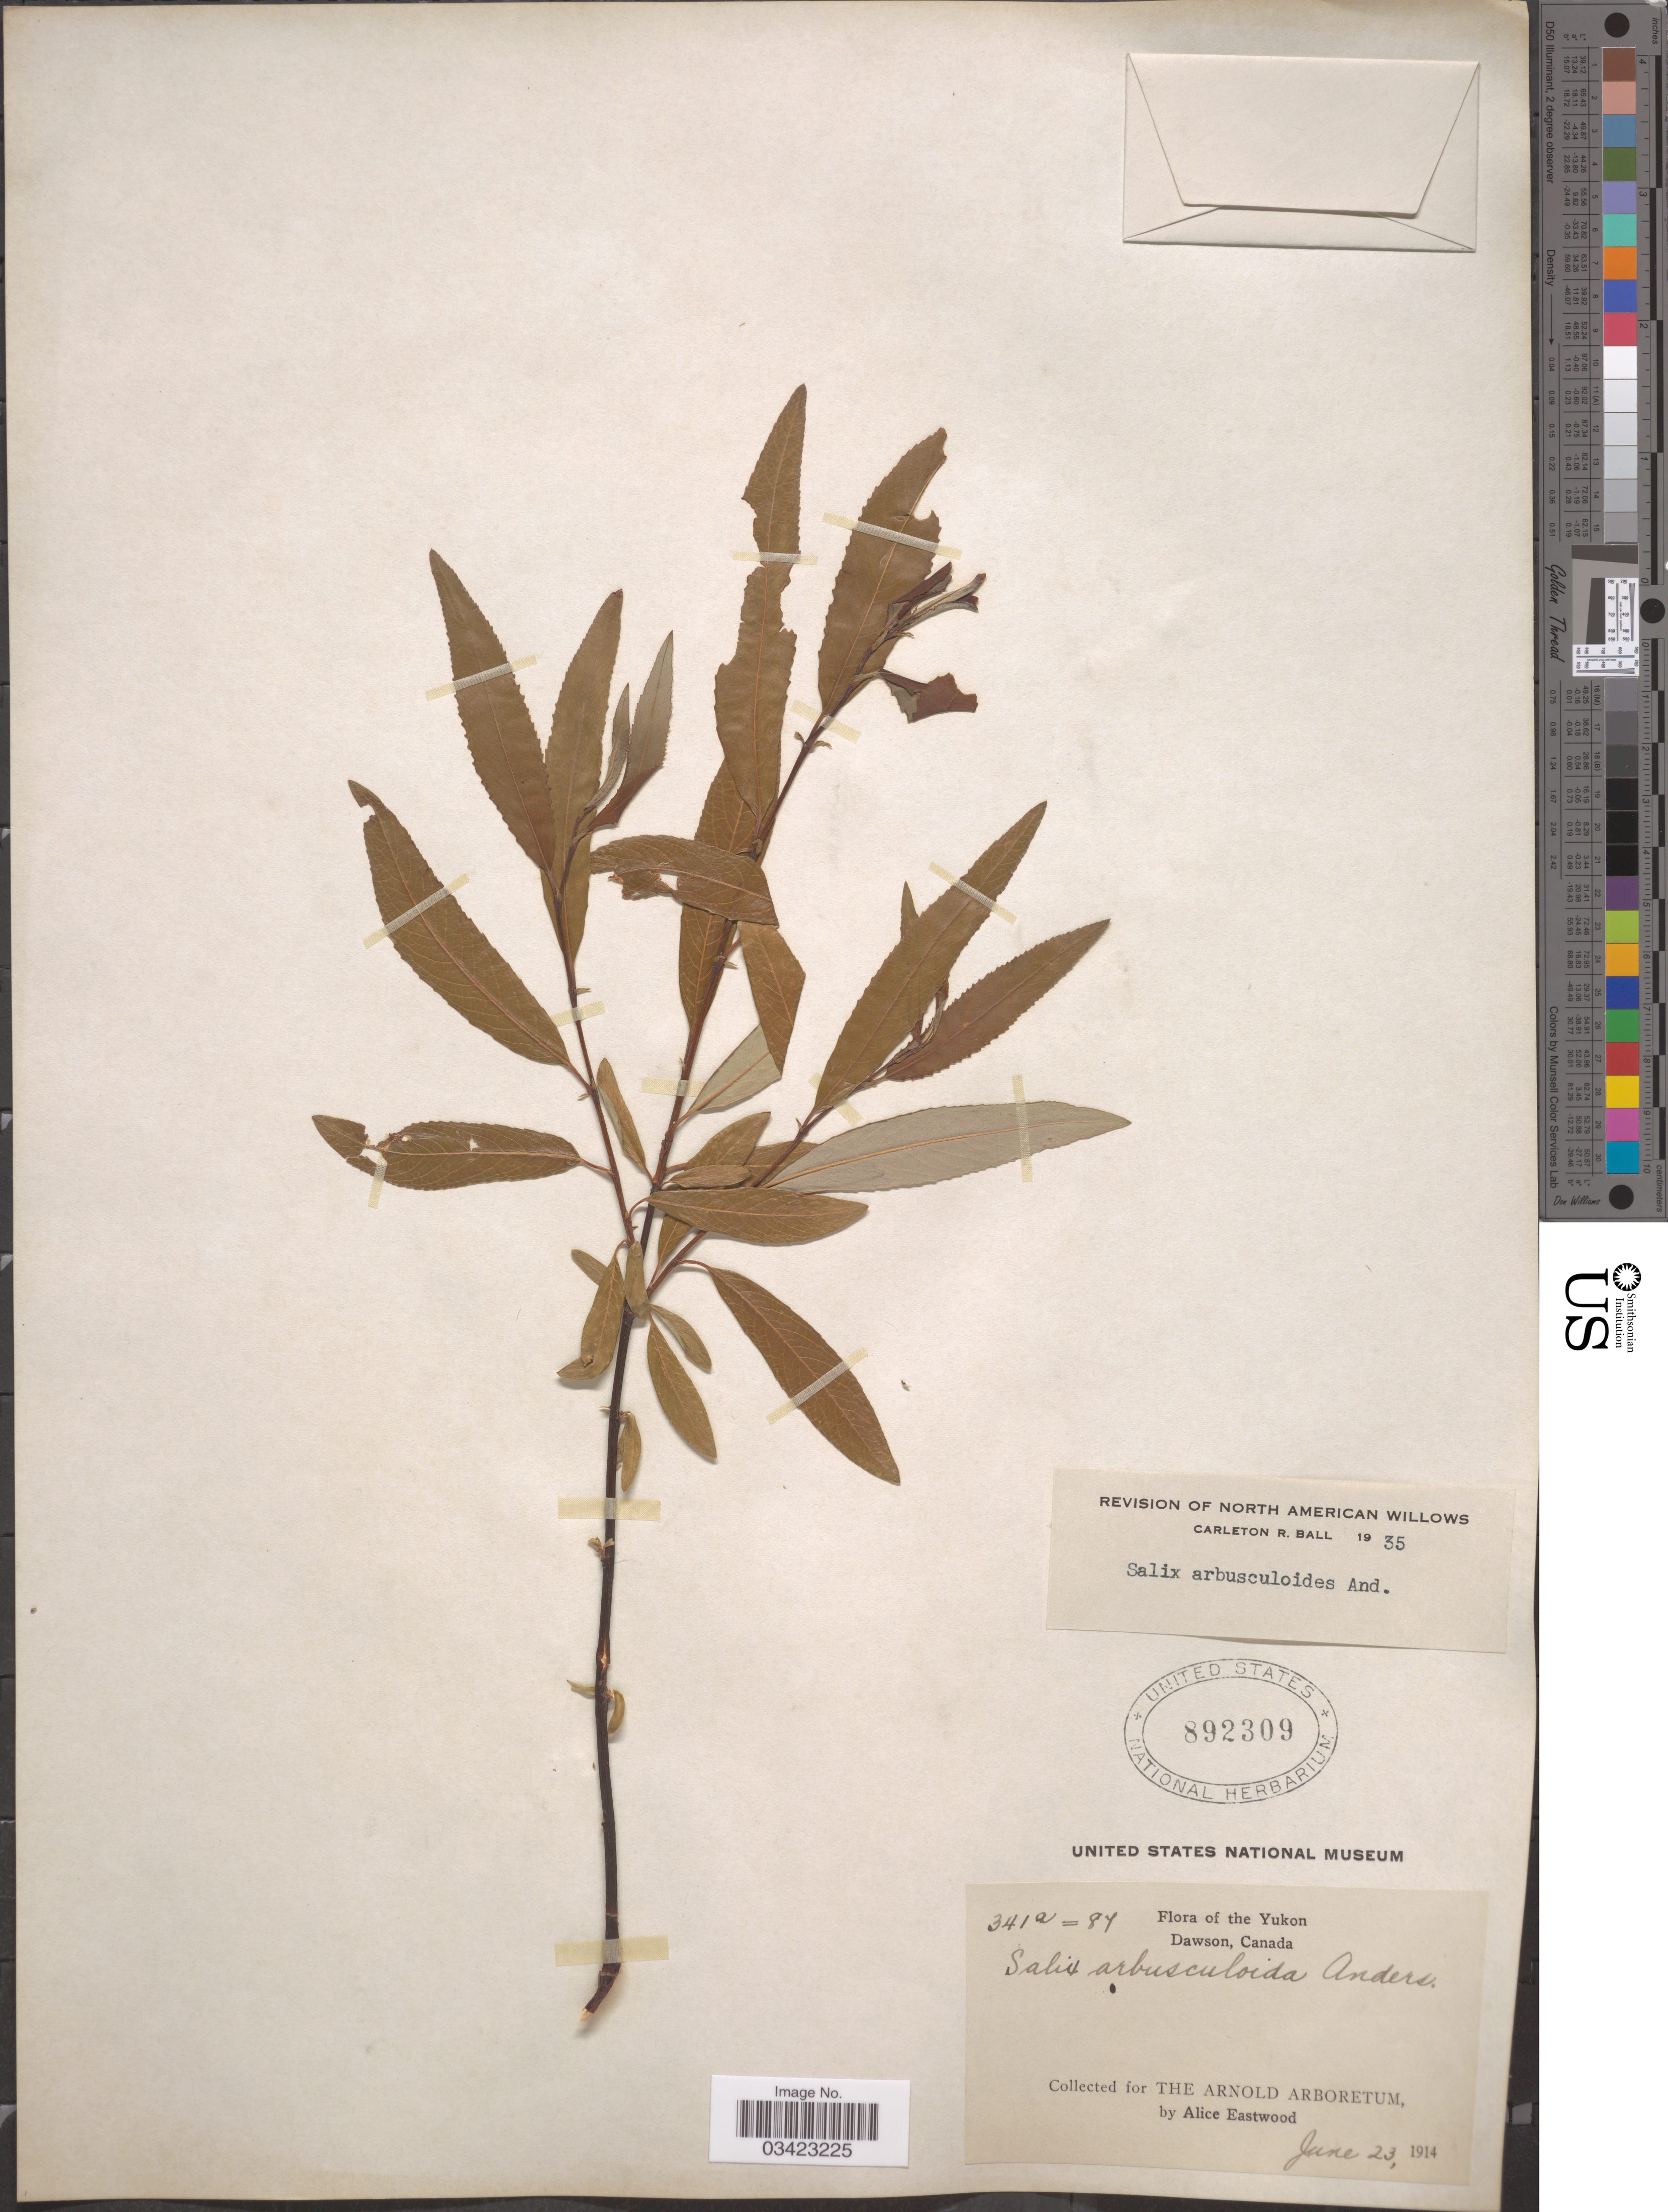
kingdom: Plantae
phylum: Tracheophyta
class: Magnoliopsida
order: Malpighiales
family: Salicaceae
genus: Salix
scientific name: Salix arbusculoides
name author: Andersson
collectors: A. Eastwood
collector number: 341a=87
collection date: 1914-06-23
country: Canada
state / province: Yukon Territory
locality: Yukon. Dawson.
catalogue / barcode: US 892309